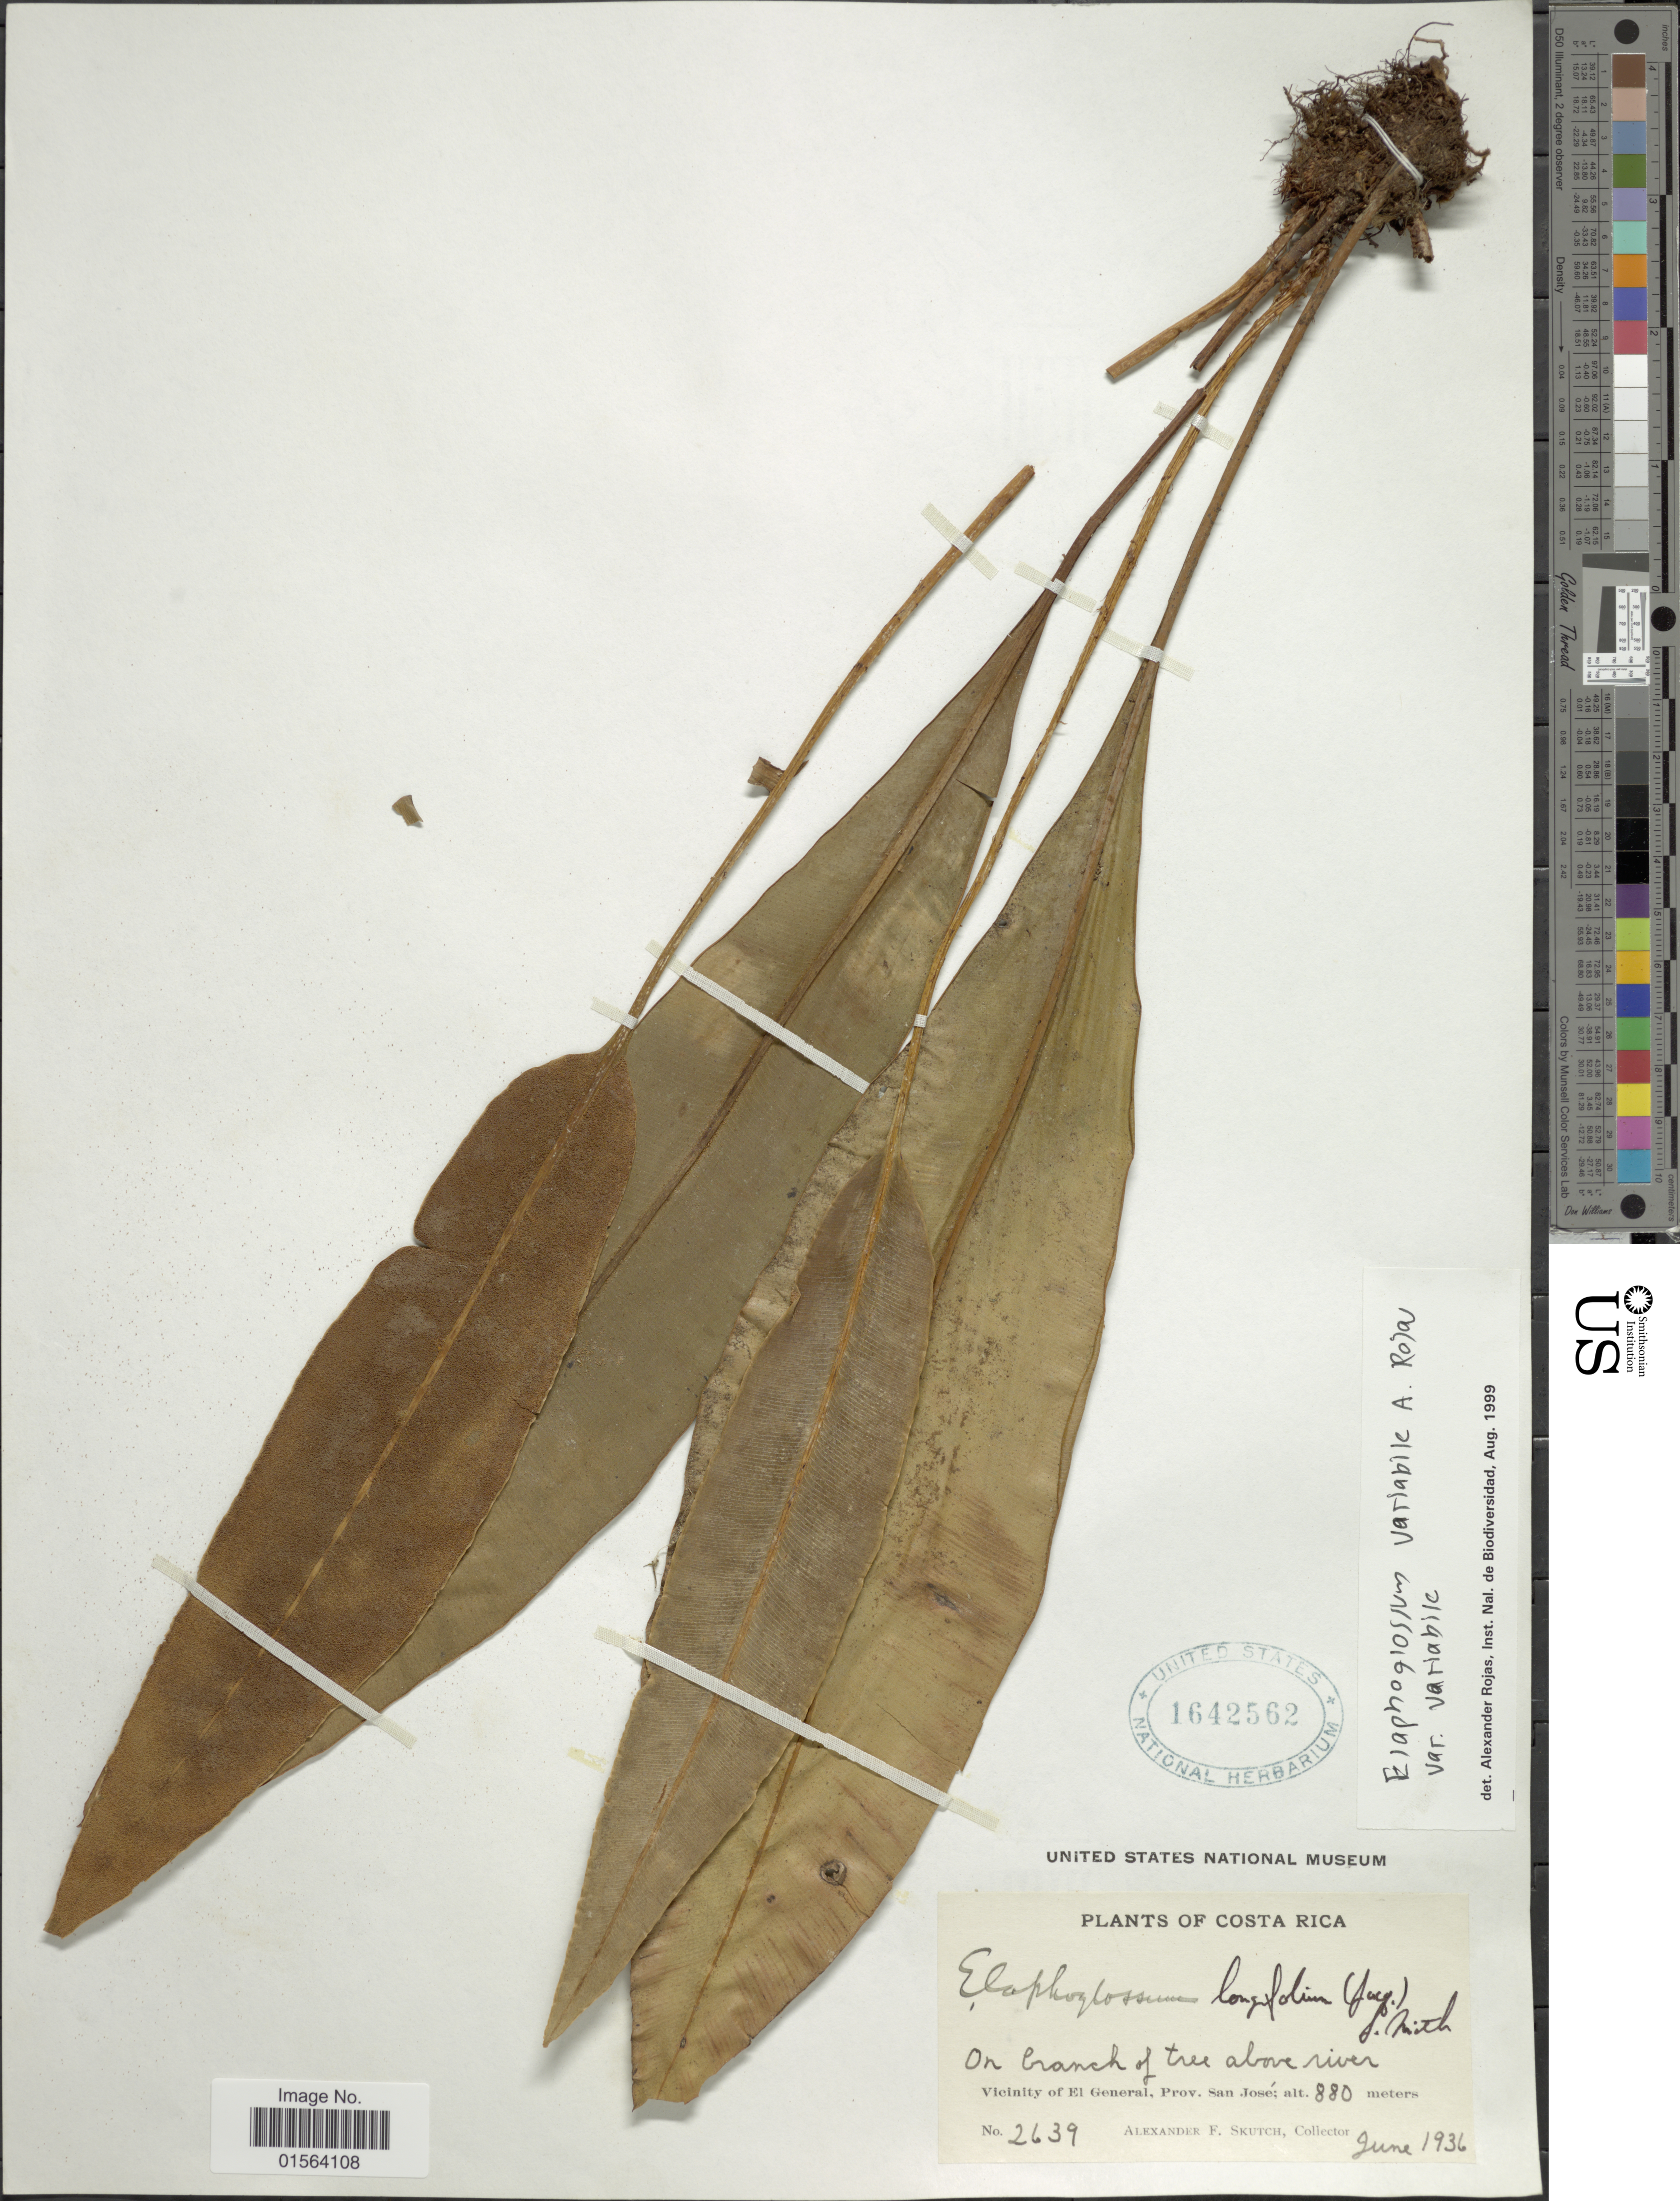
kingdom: Plantae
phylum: Tracheophyta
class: Polypodiopsida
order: Polypodiales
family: Dryopteridaceae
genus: Elaphoglossum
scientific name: Elaphoglossum latifolium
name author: (Sw.) J. Sm.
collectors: A. F. Skutch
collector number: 2639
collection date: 1936-06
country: Costa Rica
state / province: San José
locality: Vicinity of El General, Prov. San Jose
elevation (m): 880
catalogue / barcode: US 1642562